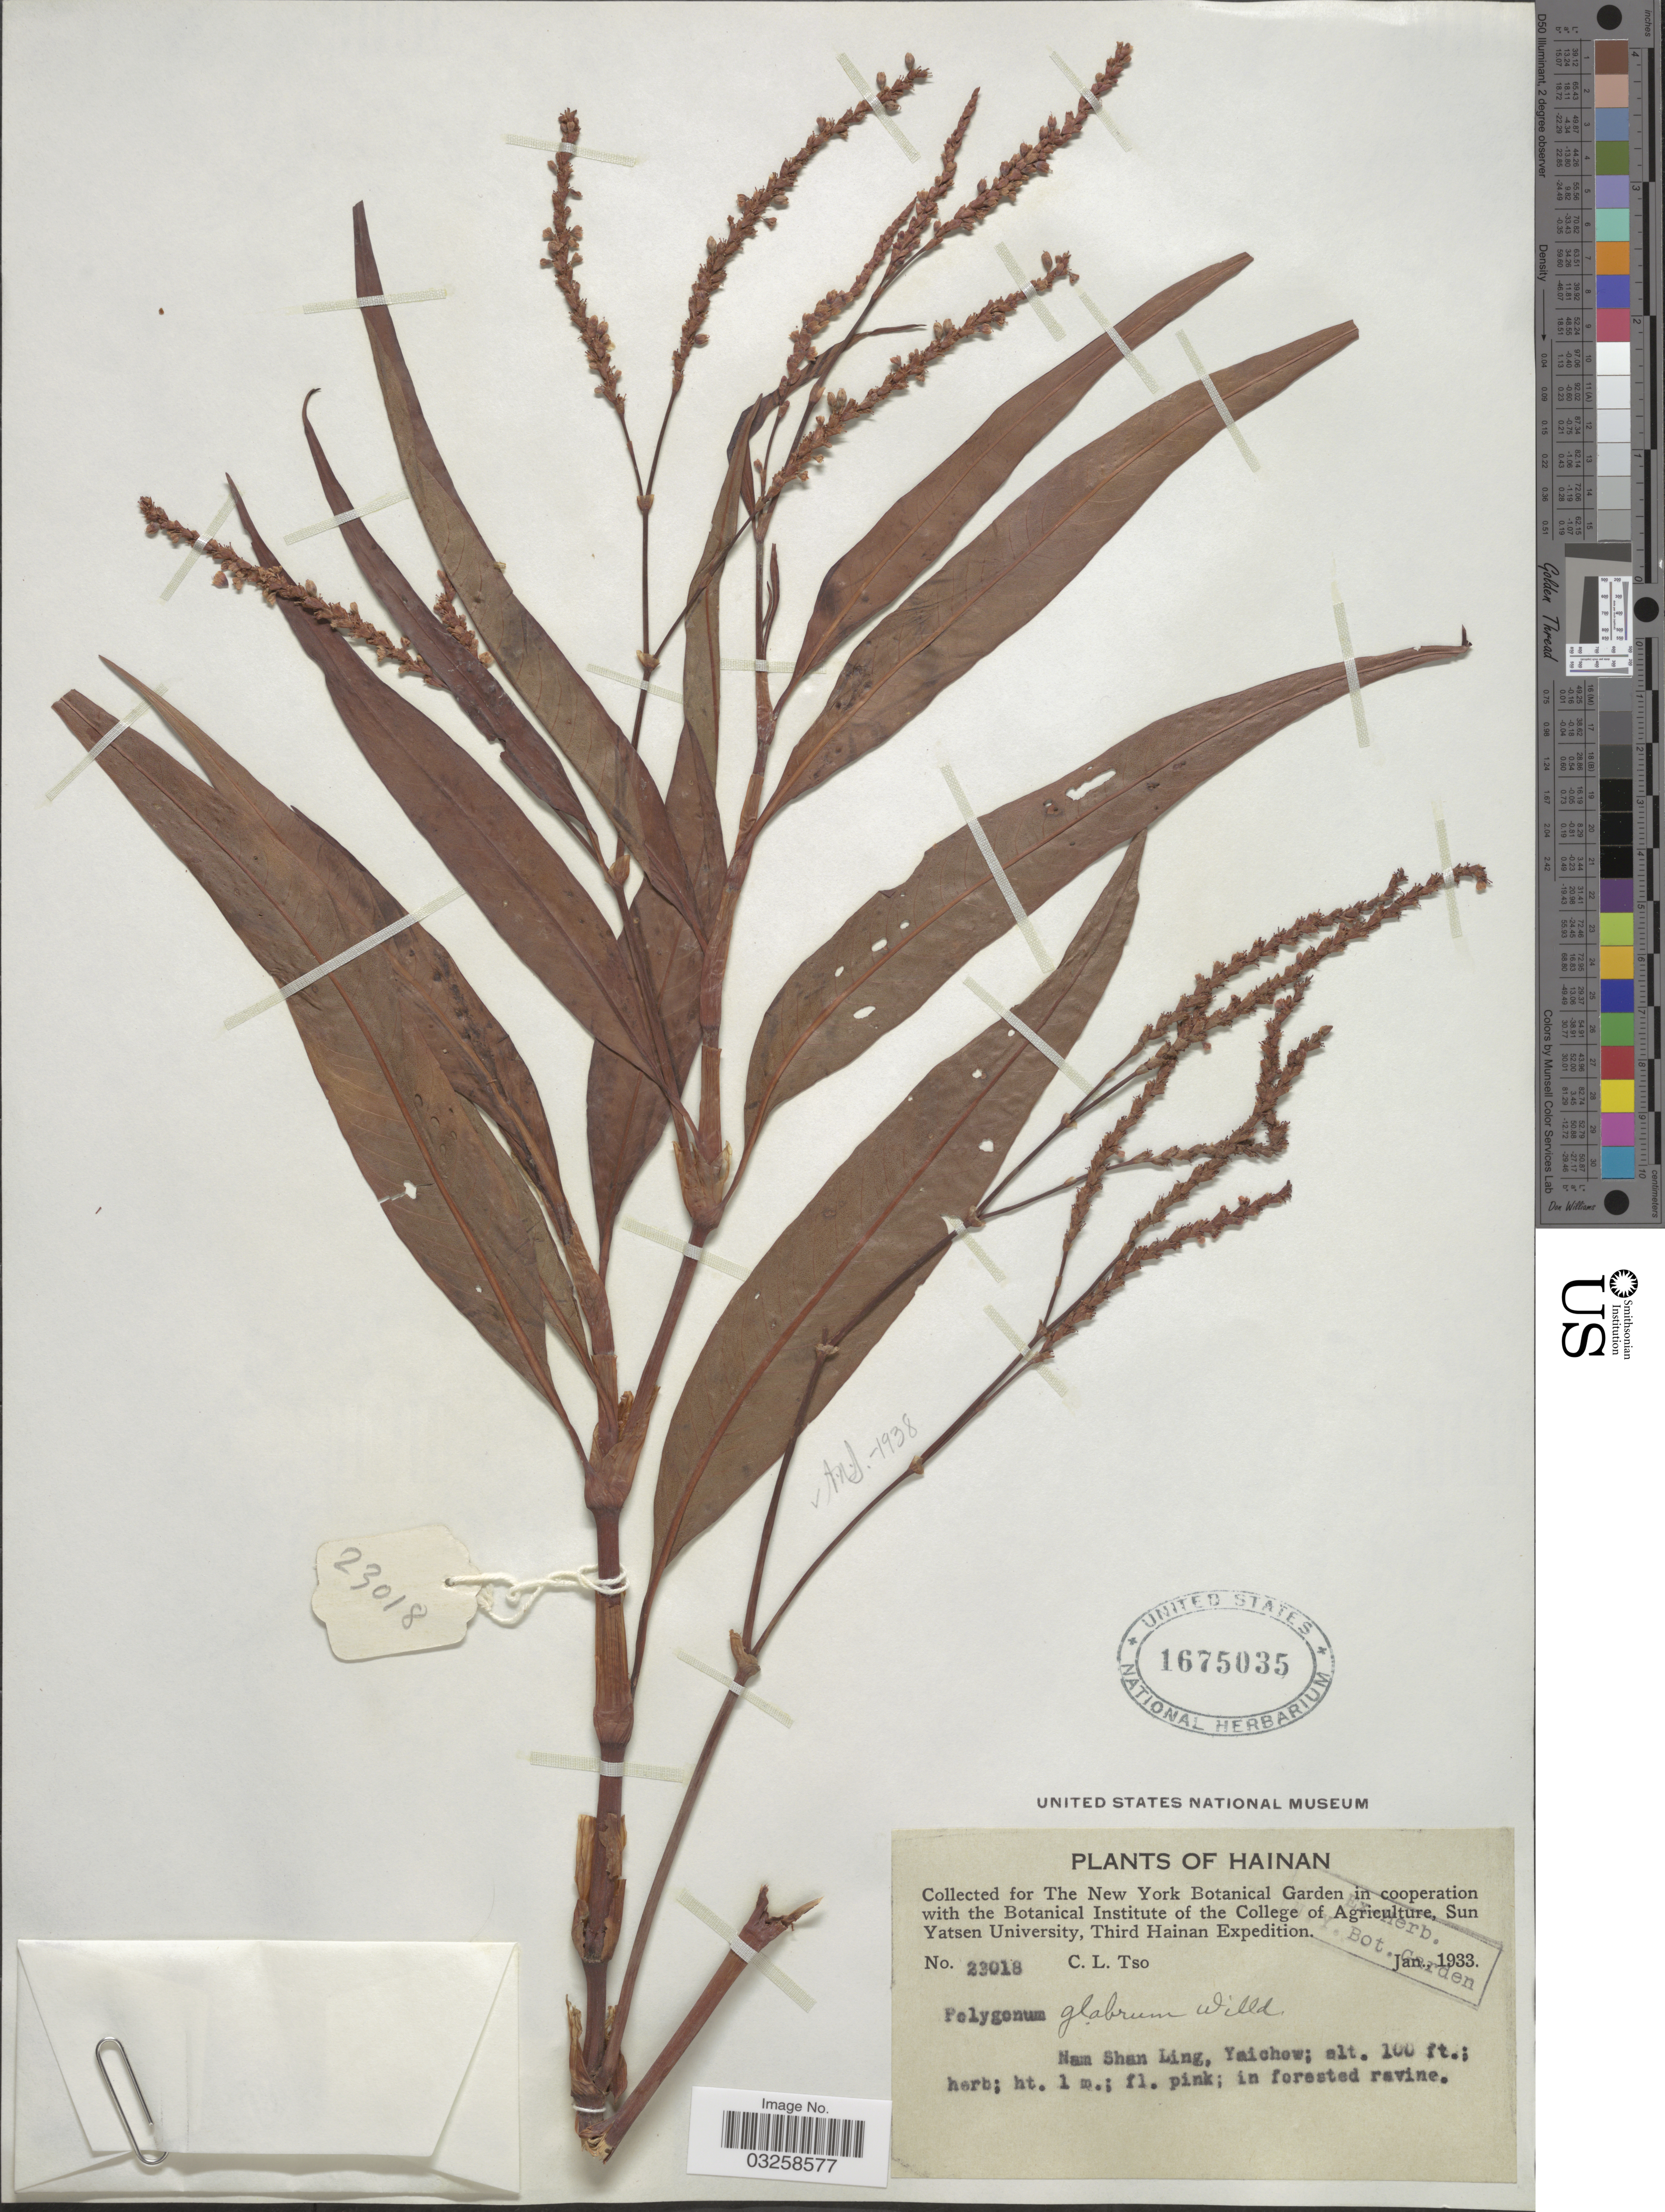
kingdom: Plantae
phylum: Tracheophyta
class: Magnoliopsida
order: Caryophyllales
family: Polygonaceae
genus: Persicaria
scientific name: Persicaria glabra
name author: (Willd.) M. Gómez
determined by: U.S. National Herbarium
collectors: C. Tso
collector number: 23018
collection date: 1933-01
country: China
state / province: Hainan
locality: Nam Shan Ling, Yaichow.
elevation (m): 30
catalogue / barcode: US 1675035